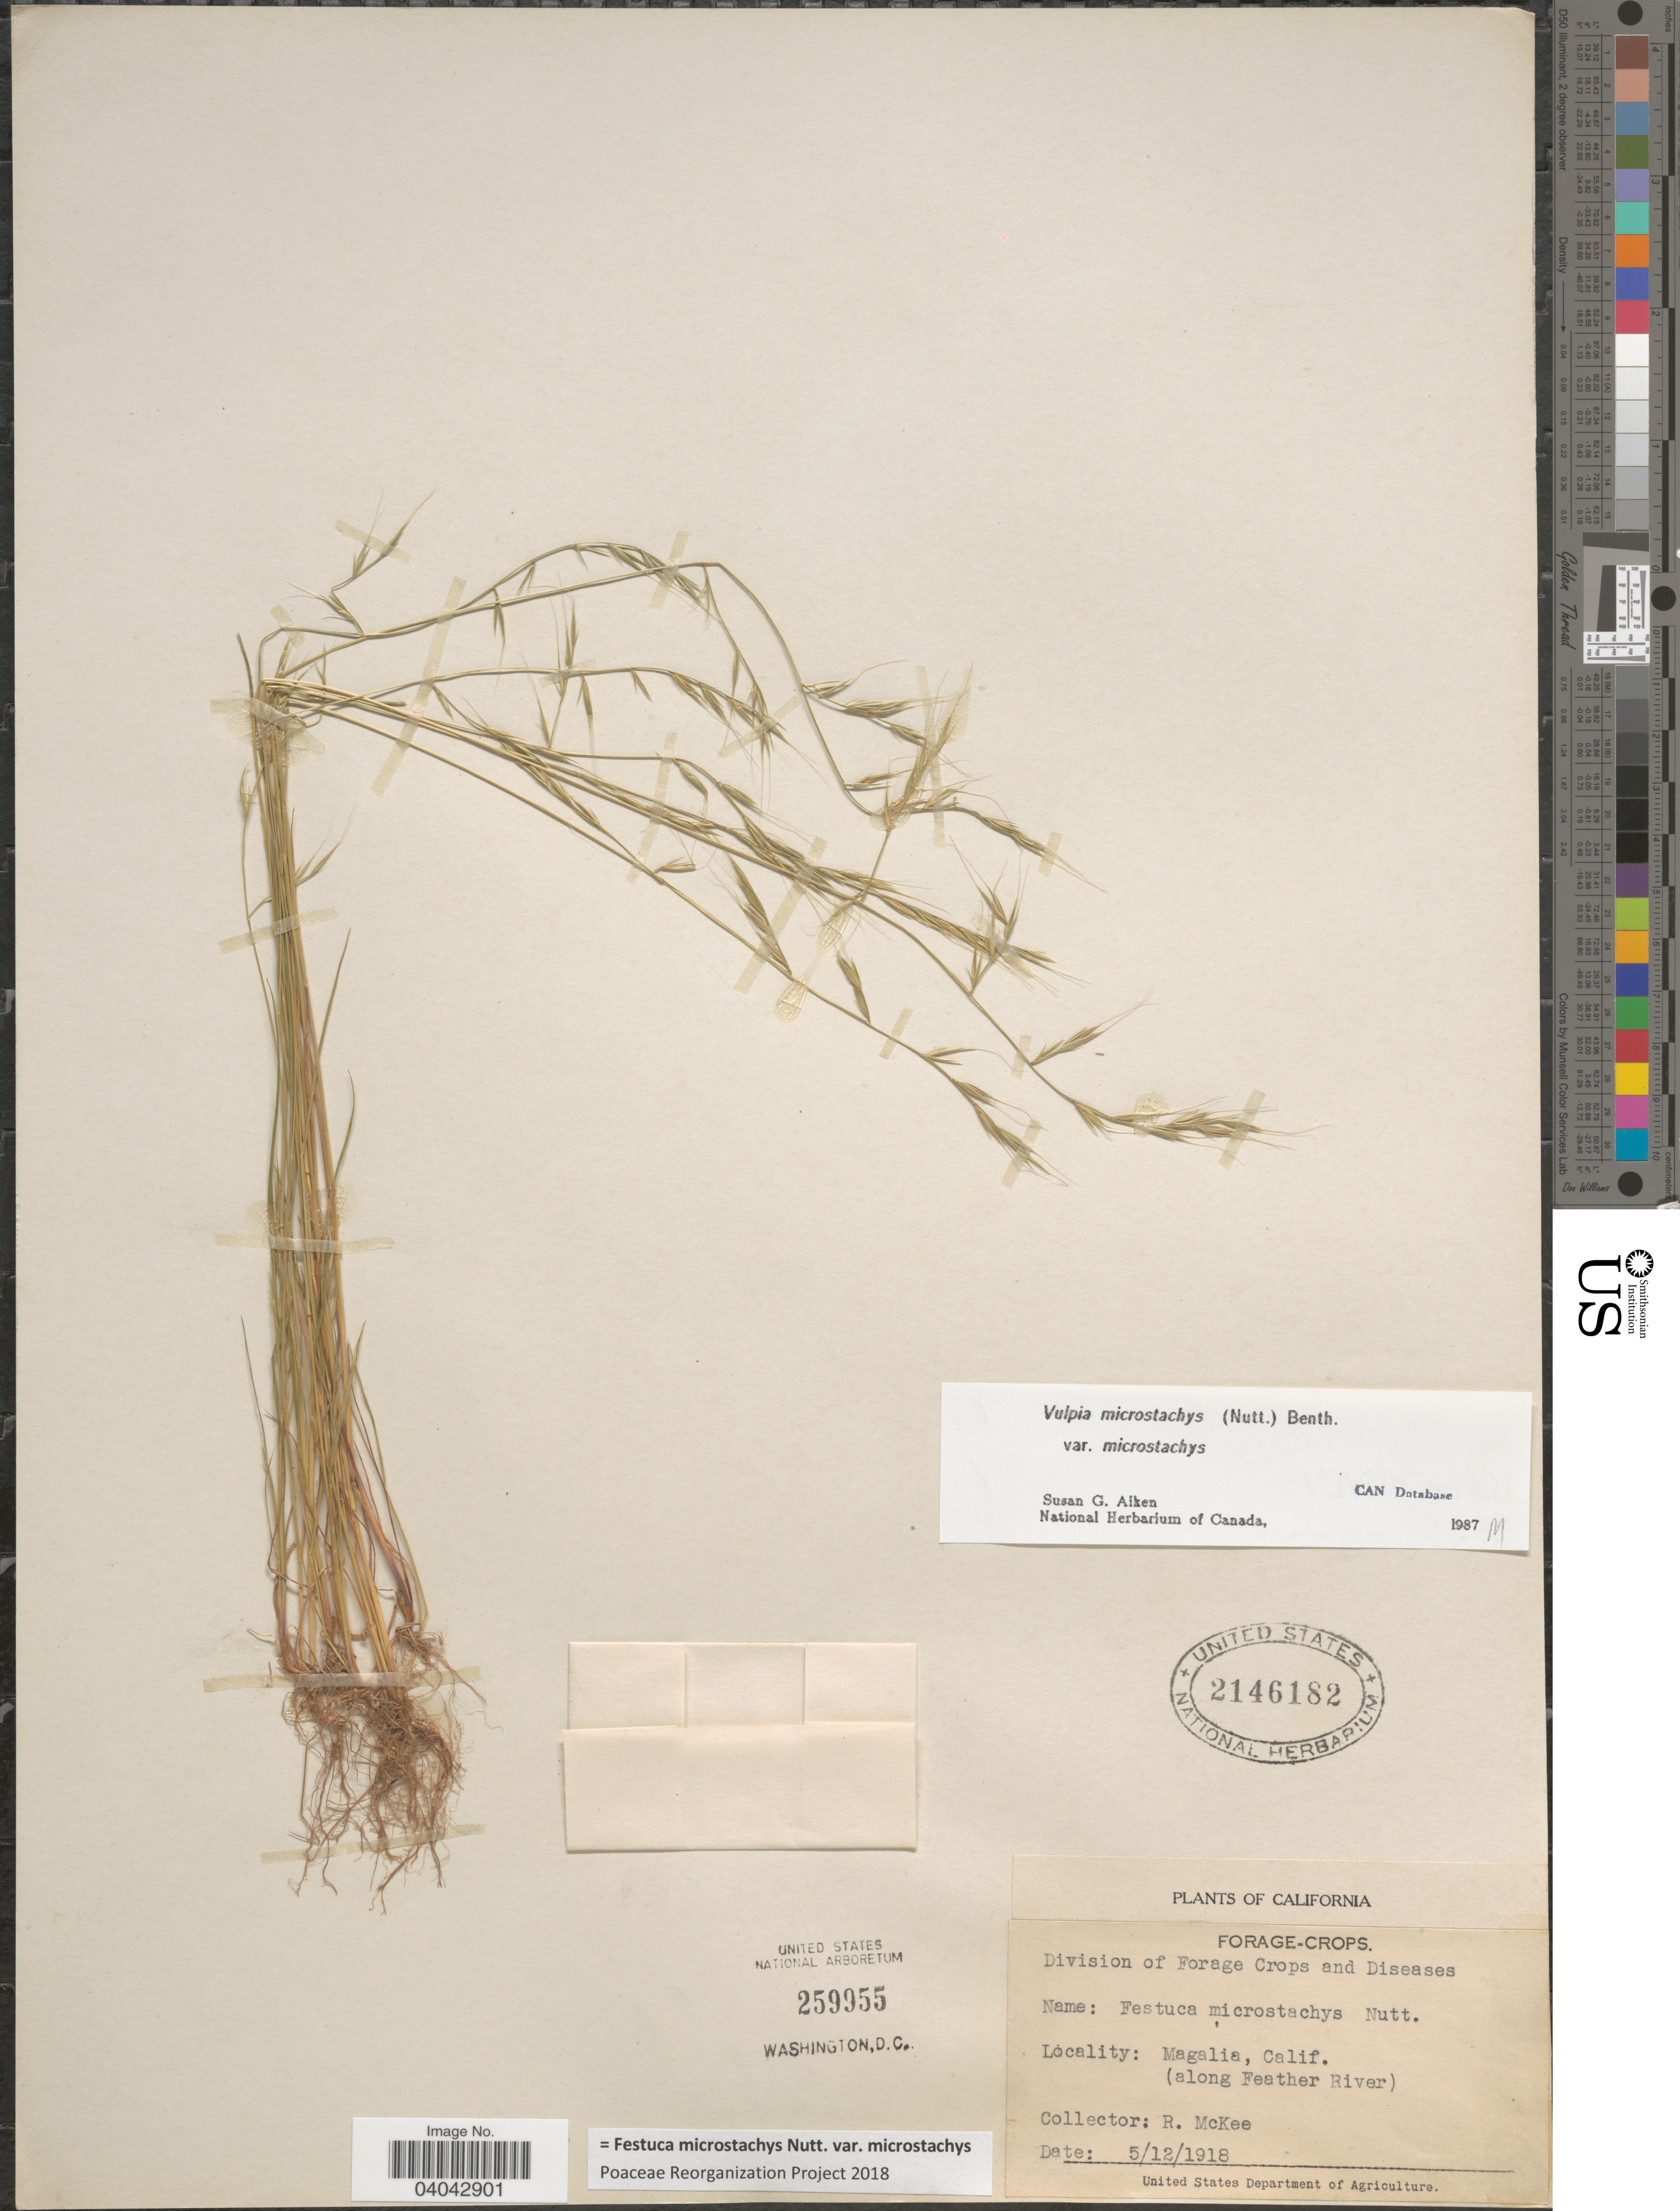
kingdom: Plantae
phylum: Tracheophyta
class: Liliopsida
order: Poales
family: Poaceae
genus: Festuca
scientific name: Festuca microstachys var. microstachys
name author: Nutt.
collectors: R. Mckee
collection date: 1918-05-12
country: United States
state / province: California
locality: Magalia. (Along Feather River).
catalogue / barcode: US 2146182